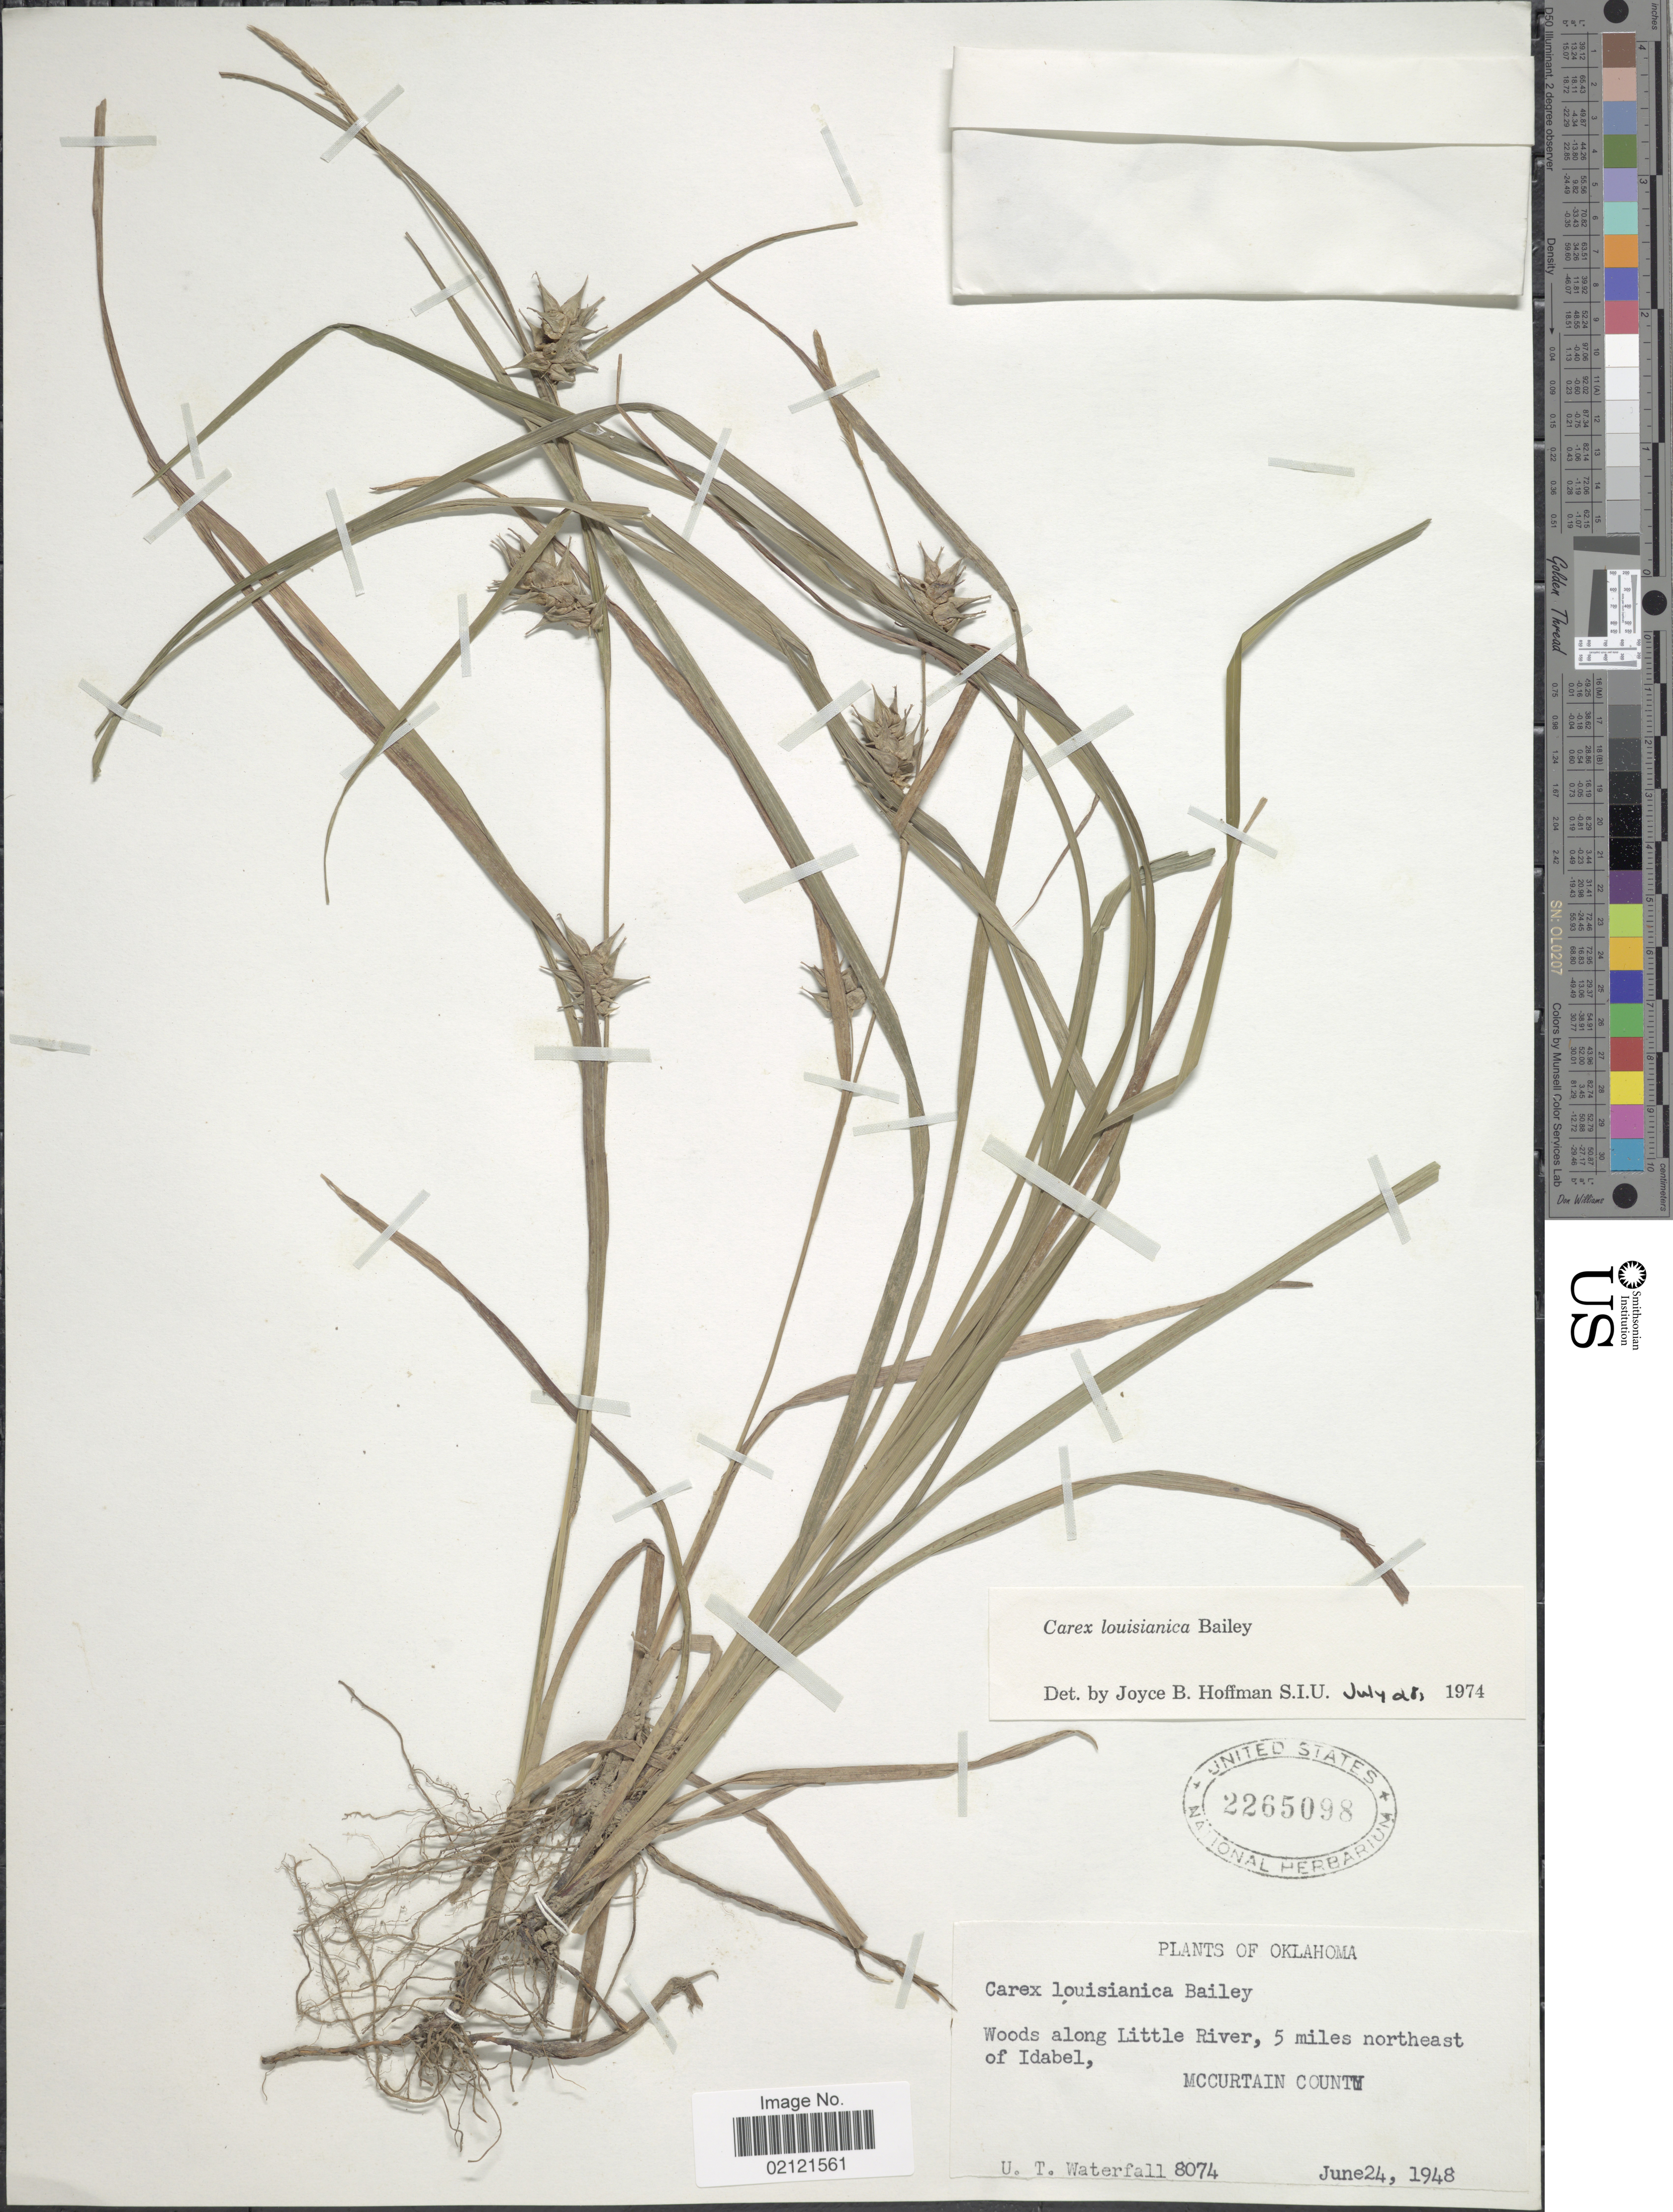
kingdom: Plantae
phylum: Tracheophyta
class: Liliopsida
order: Poales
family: Cyperaceae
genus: Carex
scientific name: Carex louisianica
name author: L.H. Bailey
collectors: U. T. Waterfall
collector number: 8074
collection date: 1948-06-24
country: United States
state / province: Oklahoma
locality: Woods along Little River, 5 miles northeast of Idabel, McCurtain County.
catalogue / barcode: US 2265098